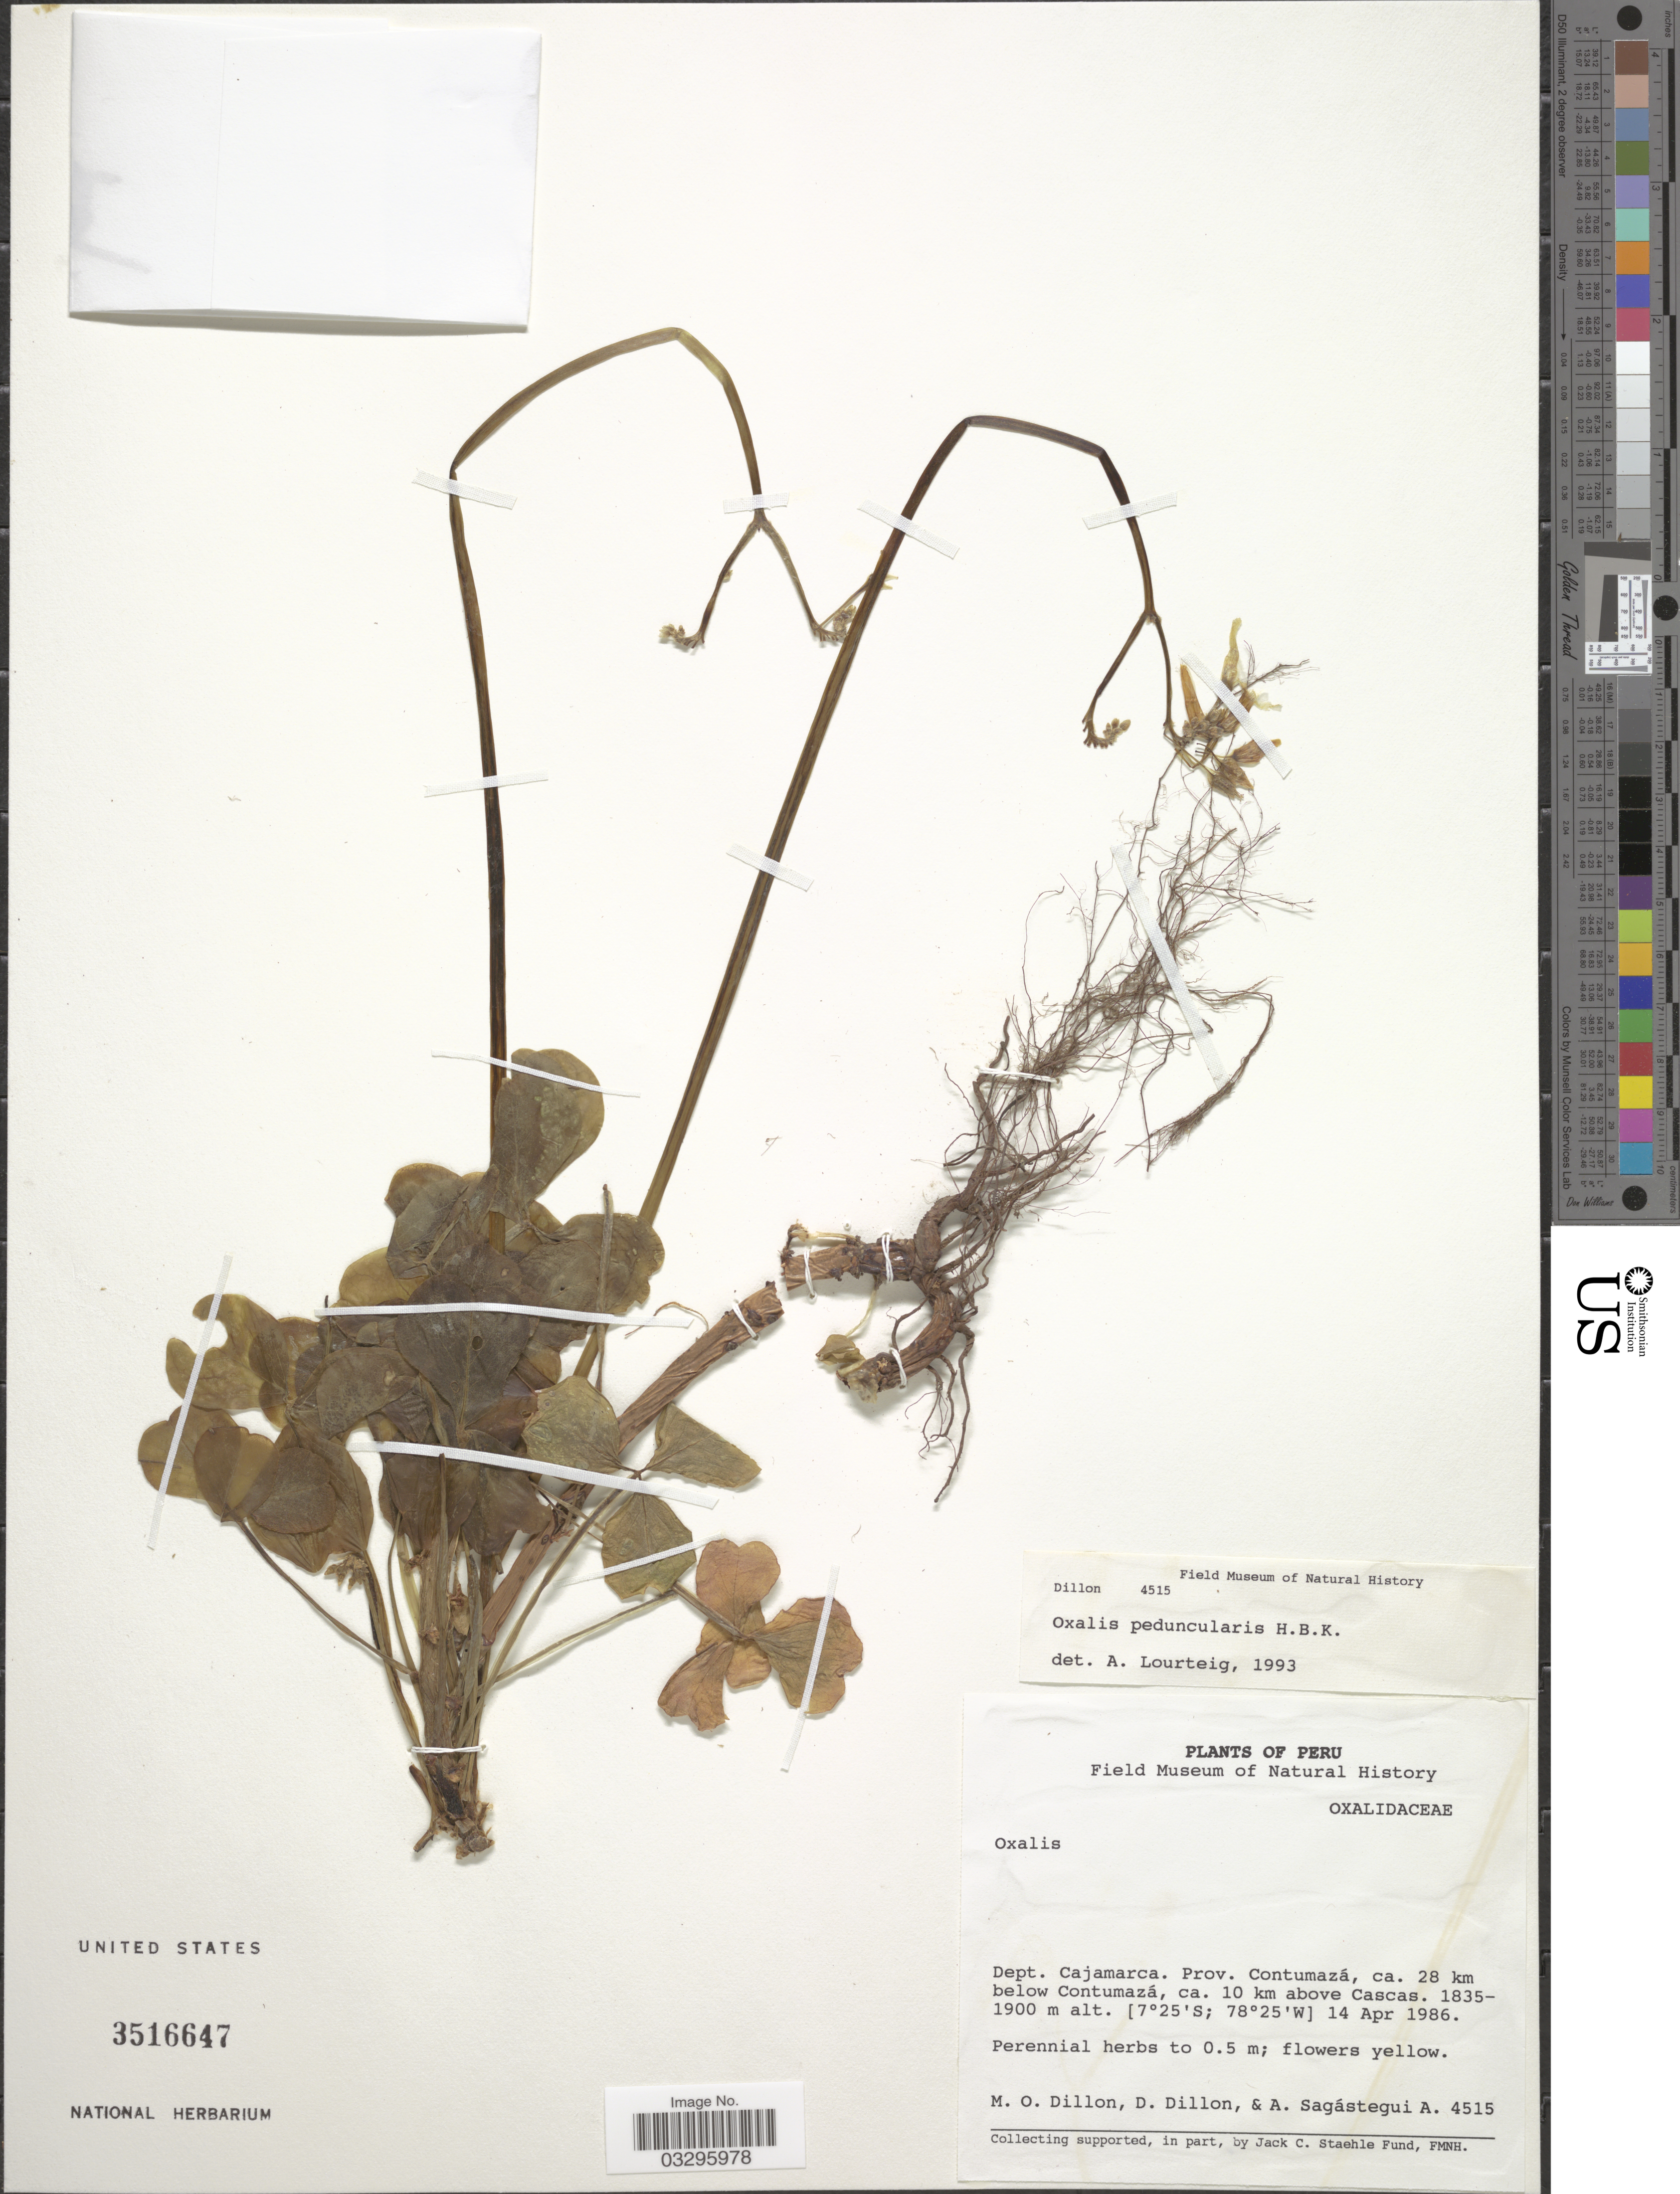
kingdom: Plantae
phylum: Tracheophyta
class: Magnoliopsida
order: Oxalidales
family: Oxalidaceae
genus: Oxalis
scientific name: Oxalis peduncularis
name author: Kunth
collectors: M. O. Dillon, D. Dillon & A. Sagástegui A.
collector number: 4515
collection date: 1986-04-14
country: Peru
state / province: Cajamarca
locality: Dept. Cajamarca. Prov. Contumazá, ca. 28 km below Contumazá, ca. 10 km above Cascas.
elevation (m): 1835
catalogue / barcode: US 3516647